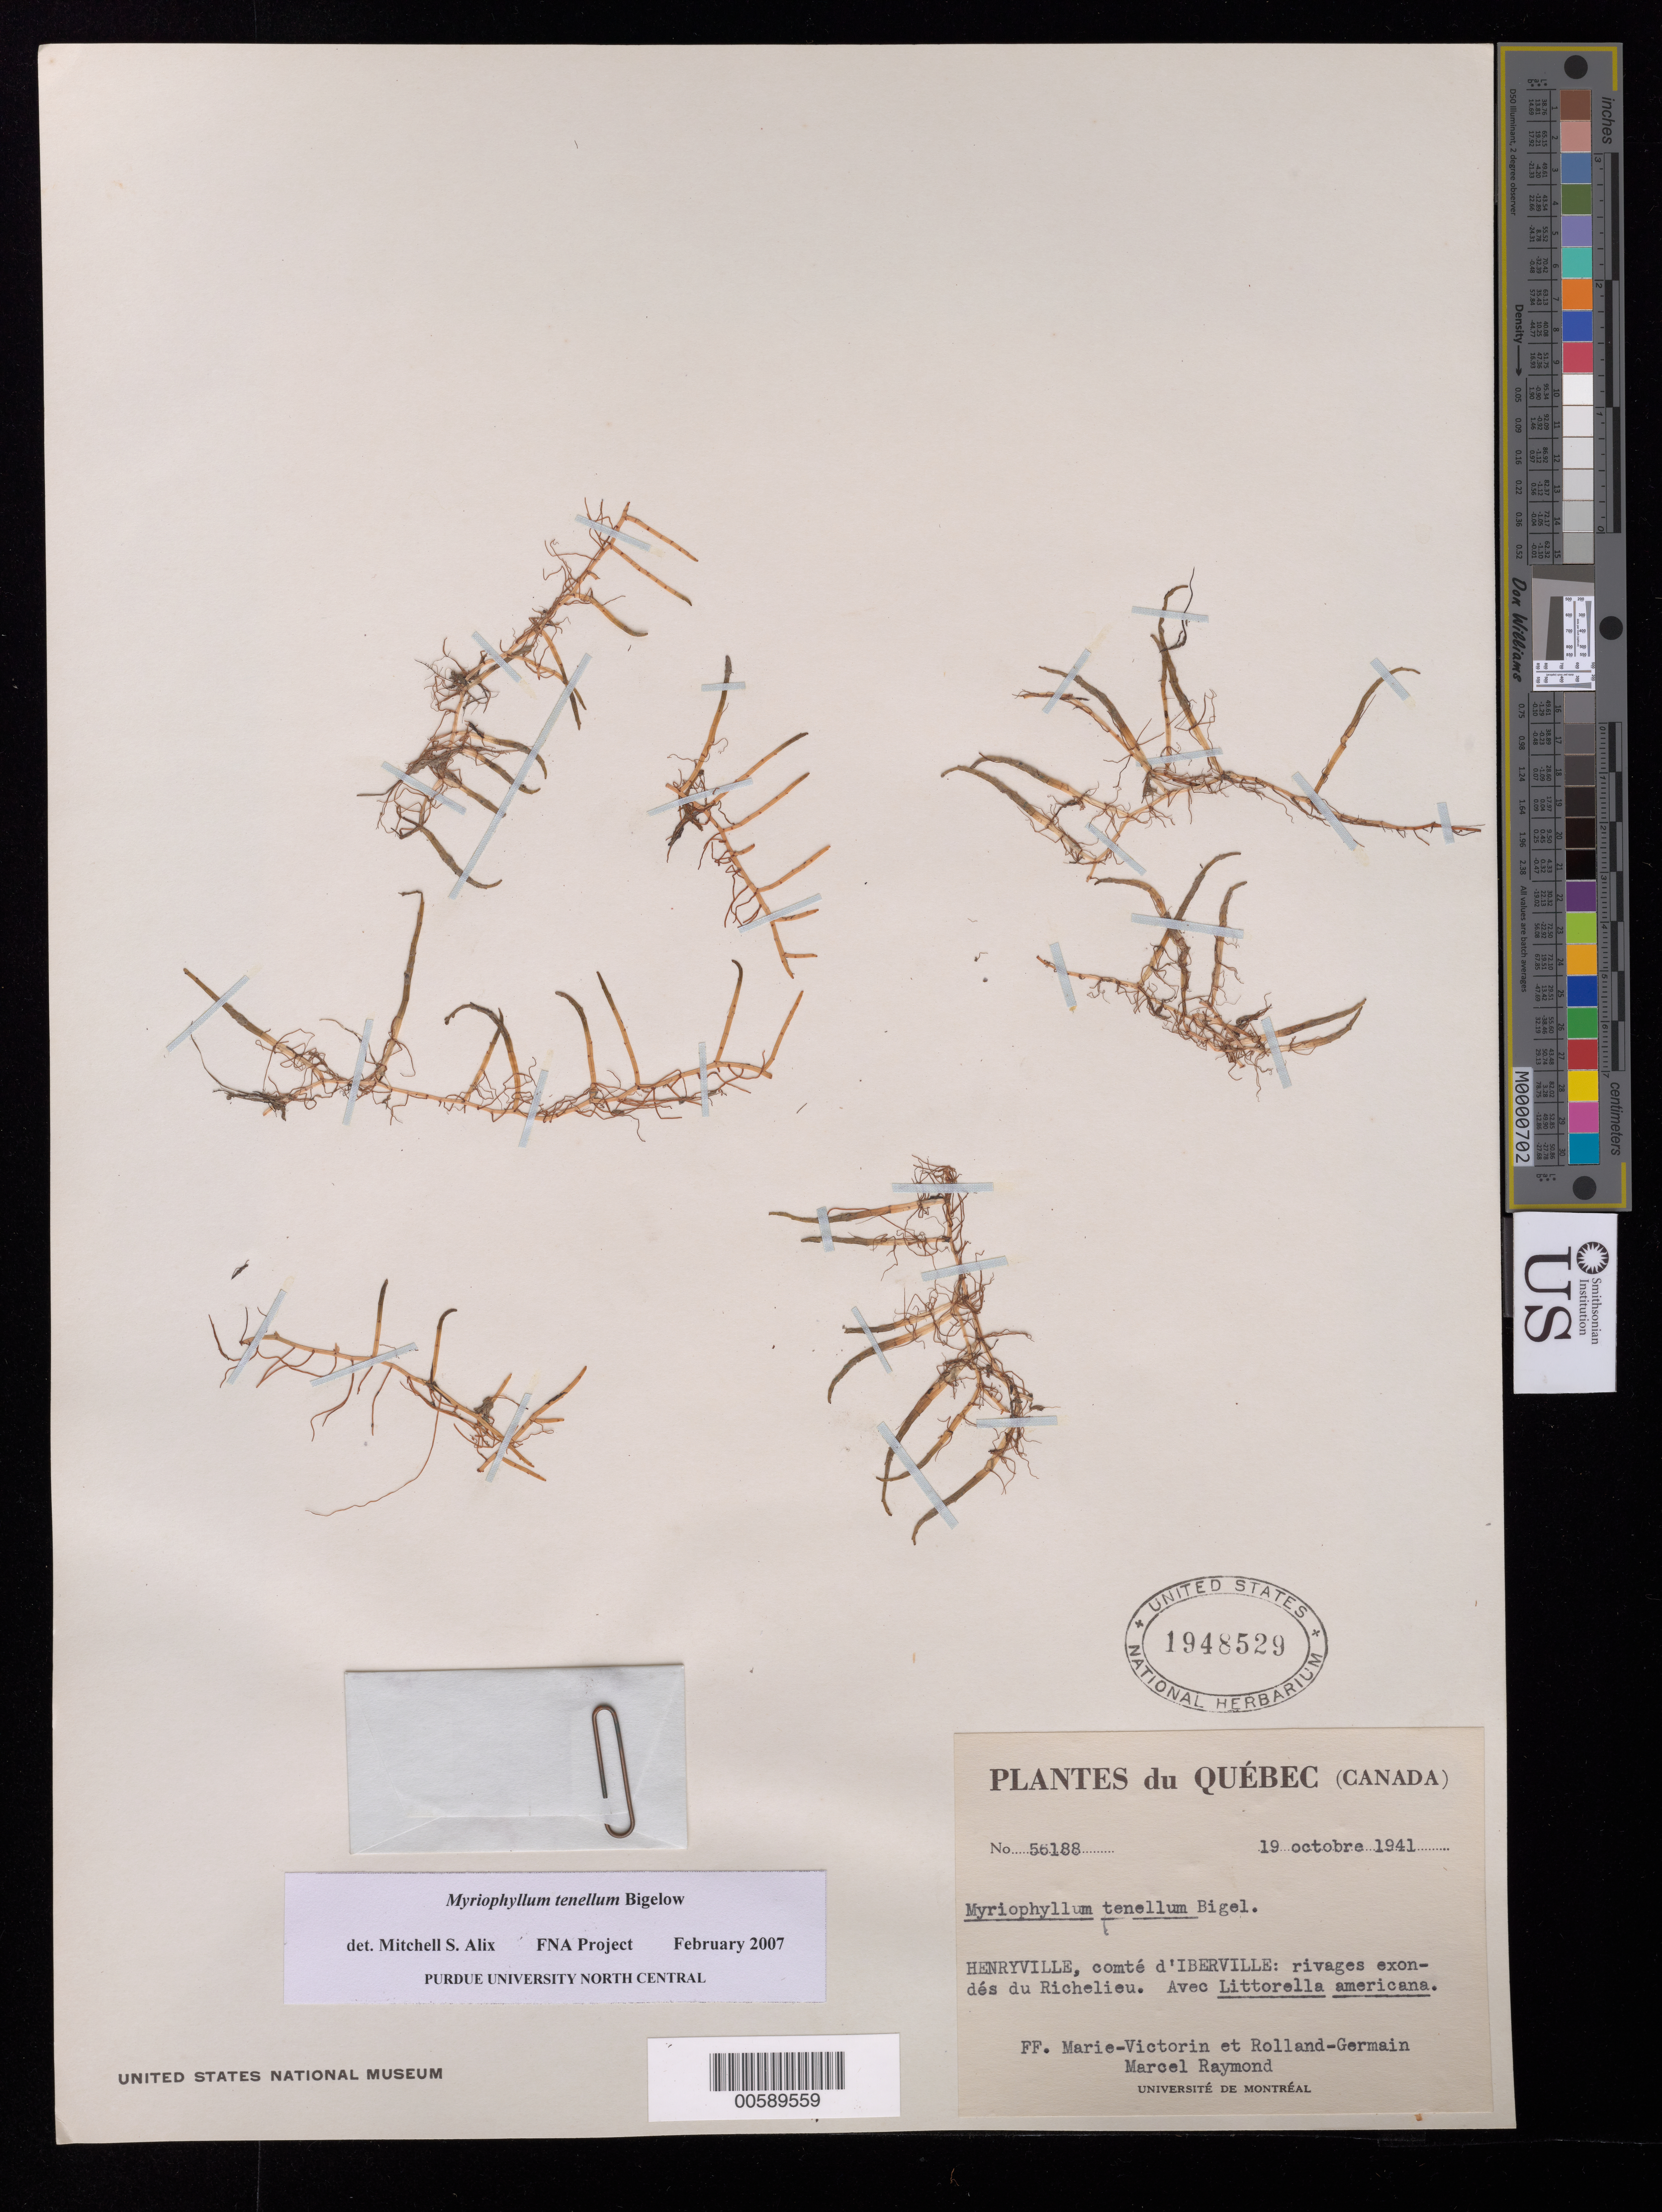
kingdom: Plantae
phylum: Tracheophyta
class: Magnoliopsida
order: Saxifragales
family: Haloragaceae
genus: Myriophyllum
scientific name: Myriophyllum tenellum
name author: Bigelow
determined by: Alix, M. S.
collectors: Fr. Marie-Victorin & Rolland-Germain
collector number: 56188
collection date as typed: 19 Oct 1941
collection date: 1941-10-19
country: Canada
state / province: Quebec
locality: Henryville, Iberville, Richelieu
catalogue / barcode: US 1948529